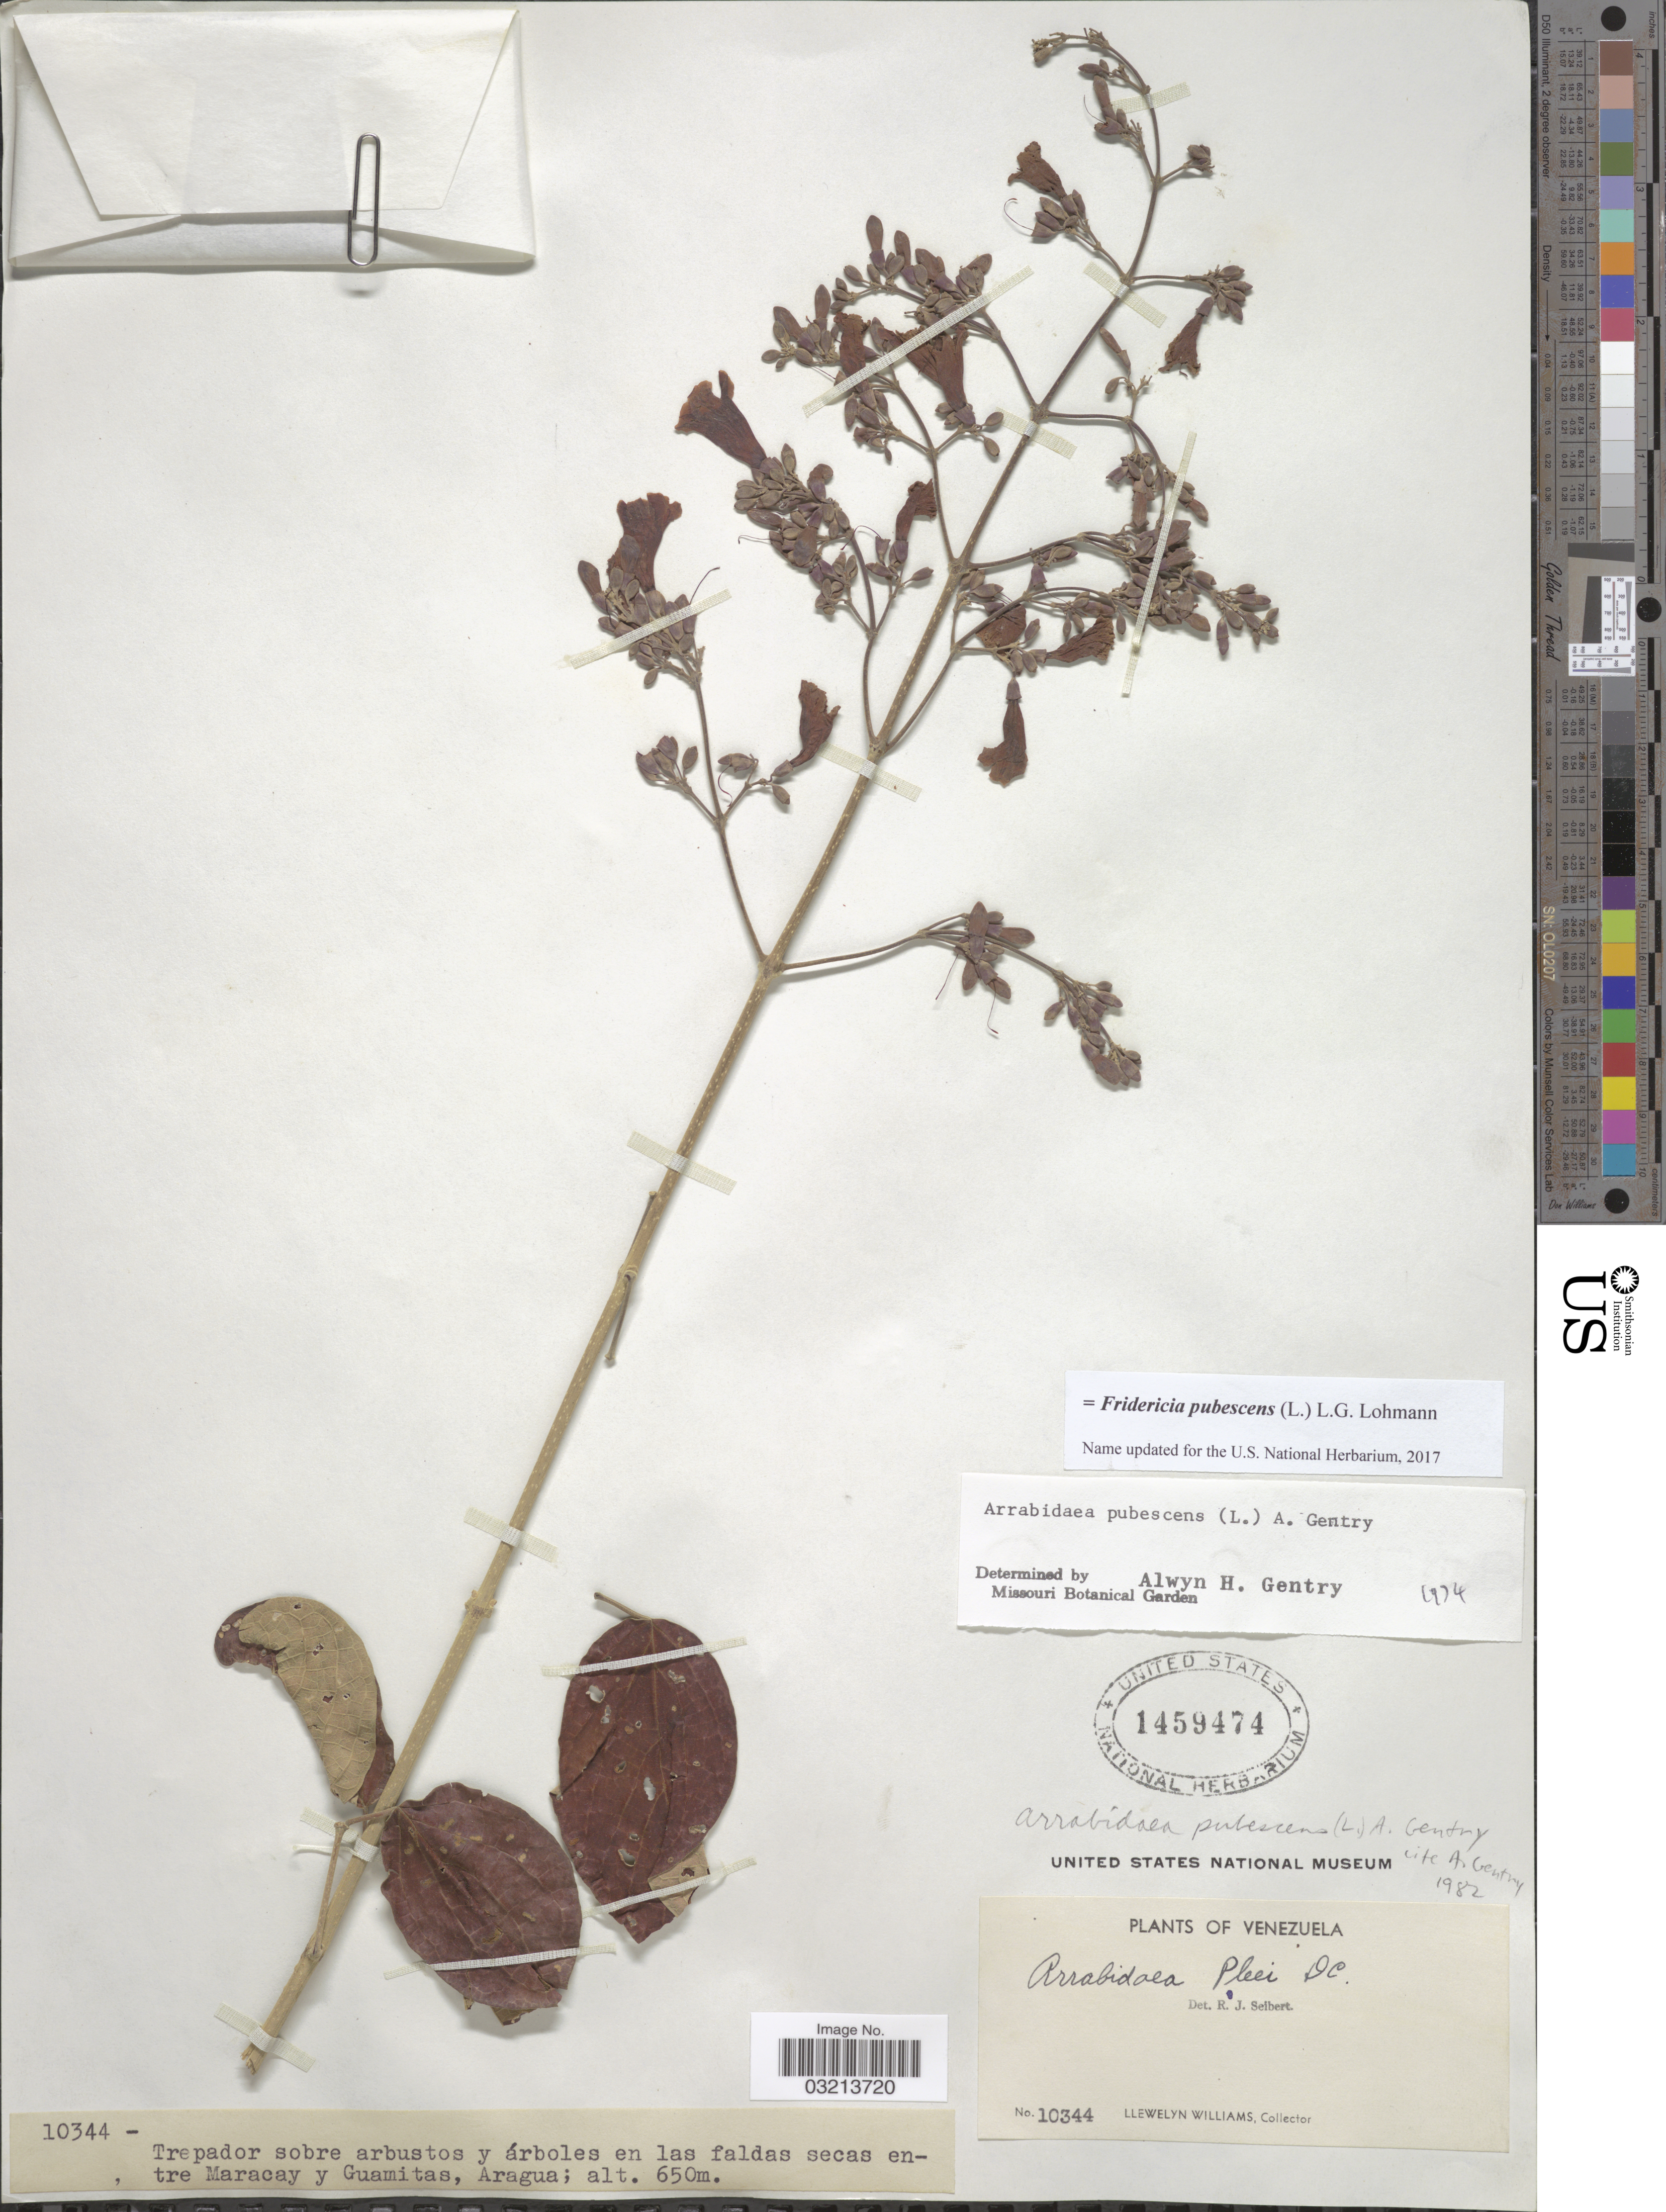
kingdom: Plantae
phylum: Tracheophyta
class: Magnoliopsida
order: Lamiales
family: Bignoniaceae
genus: Fridericia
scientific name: Fridericia pubescens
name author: (L.) L.G. Lohmann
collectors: Ll. Williams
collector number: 10344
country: Venezuela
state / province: Aragua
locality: En las faldas secas entre Maracay y Guamitas.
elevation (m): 650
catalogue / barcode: US 1459474